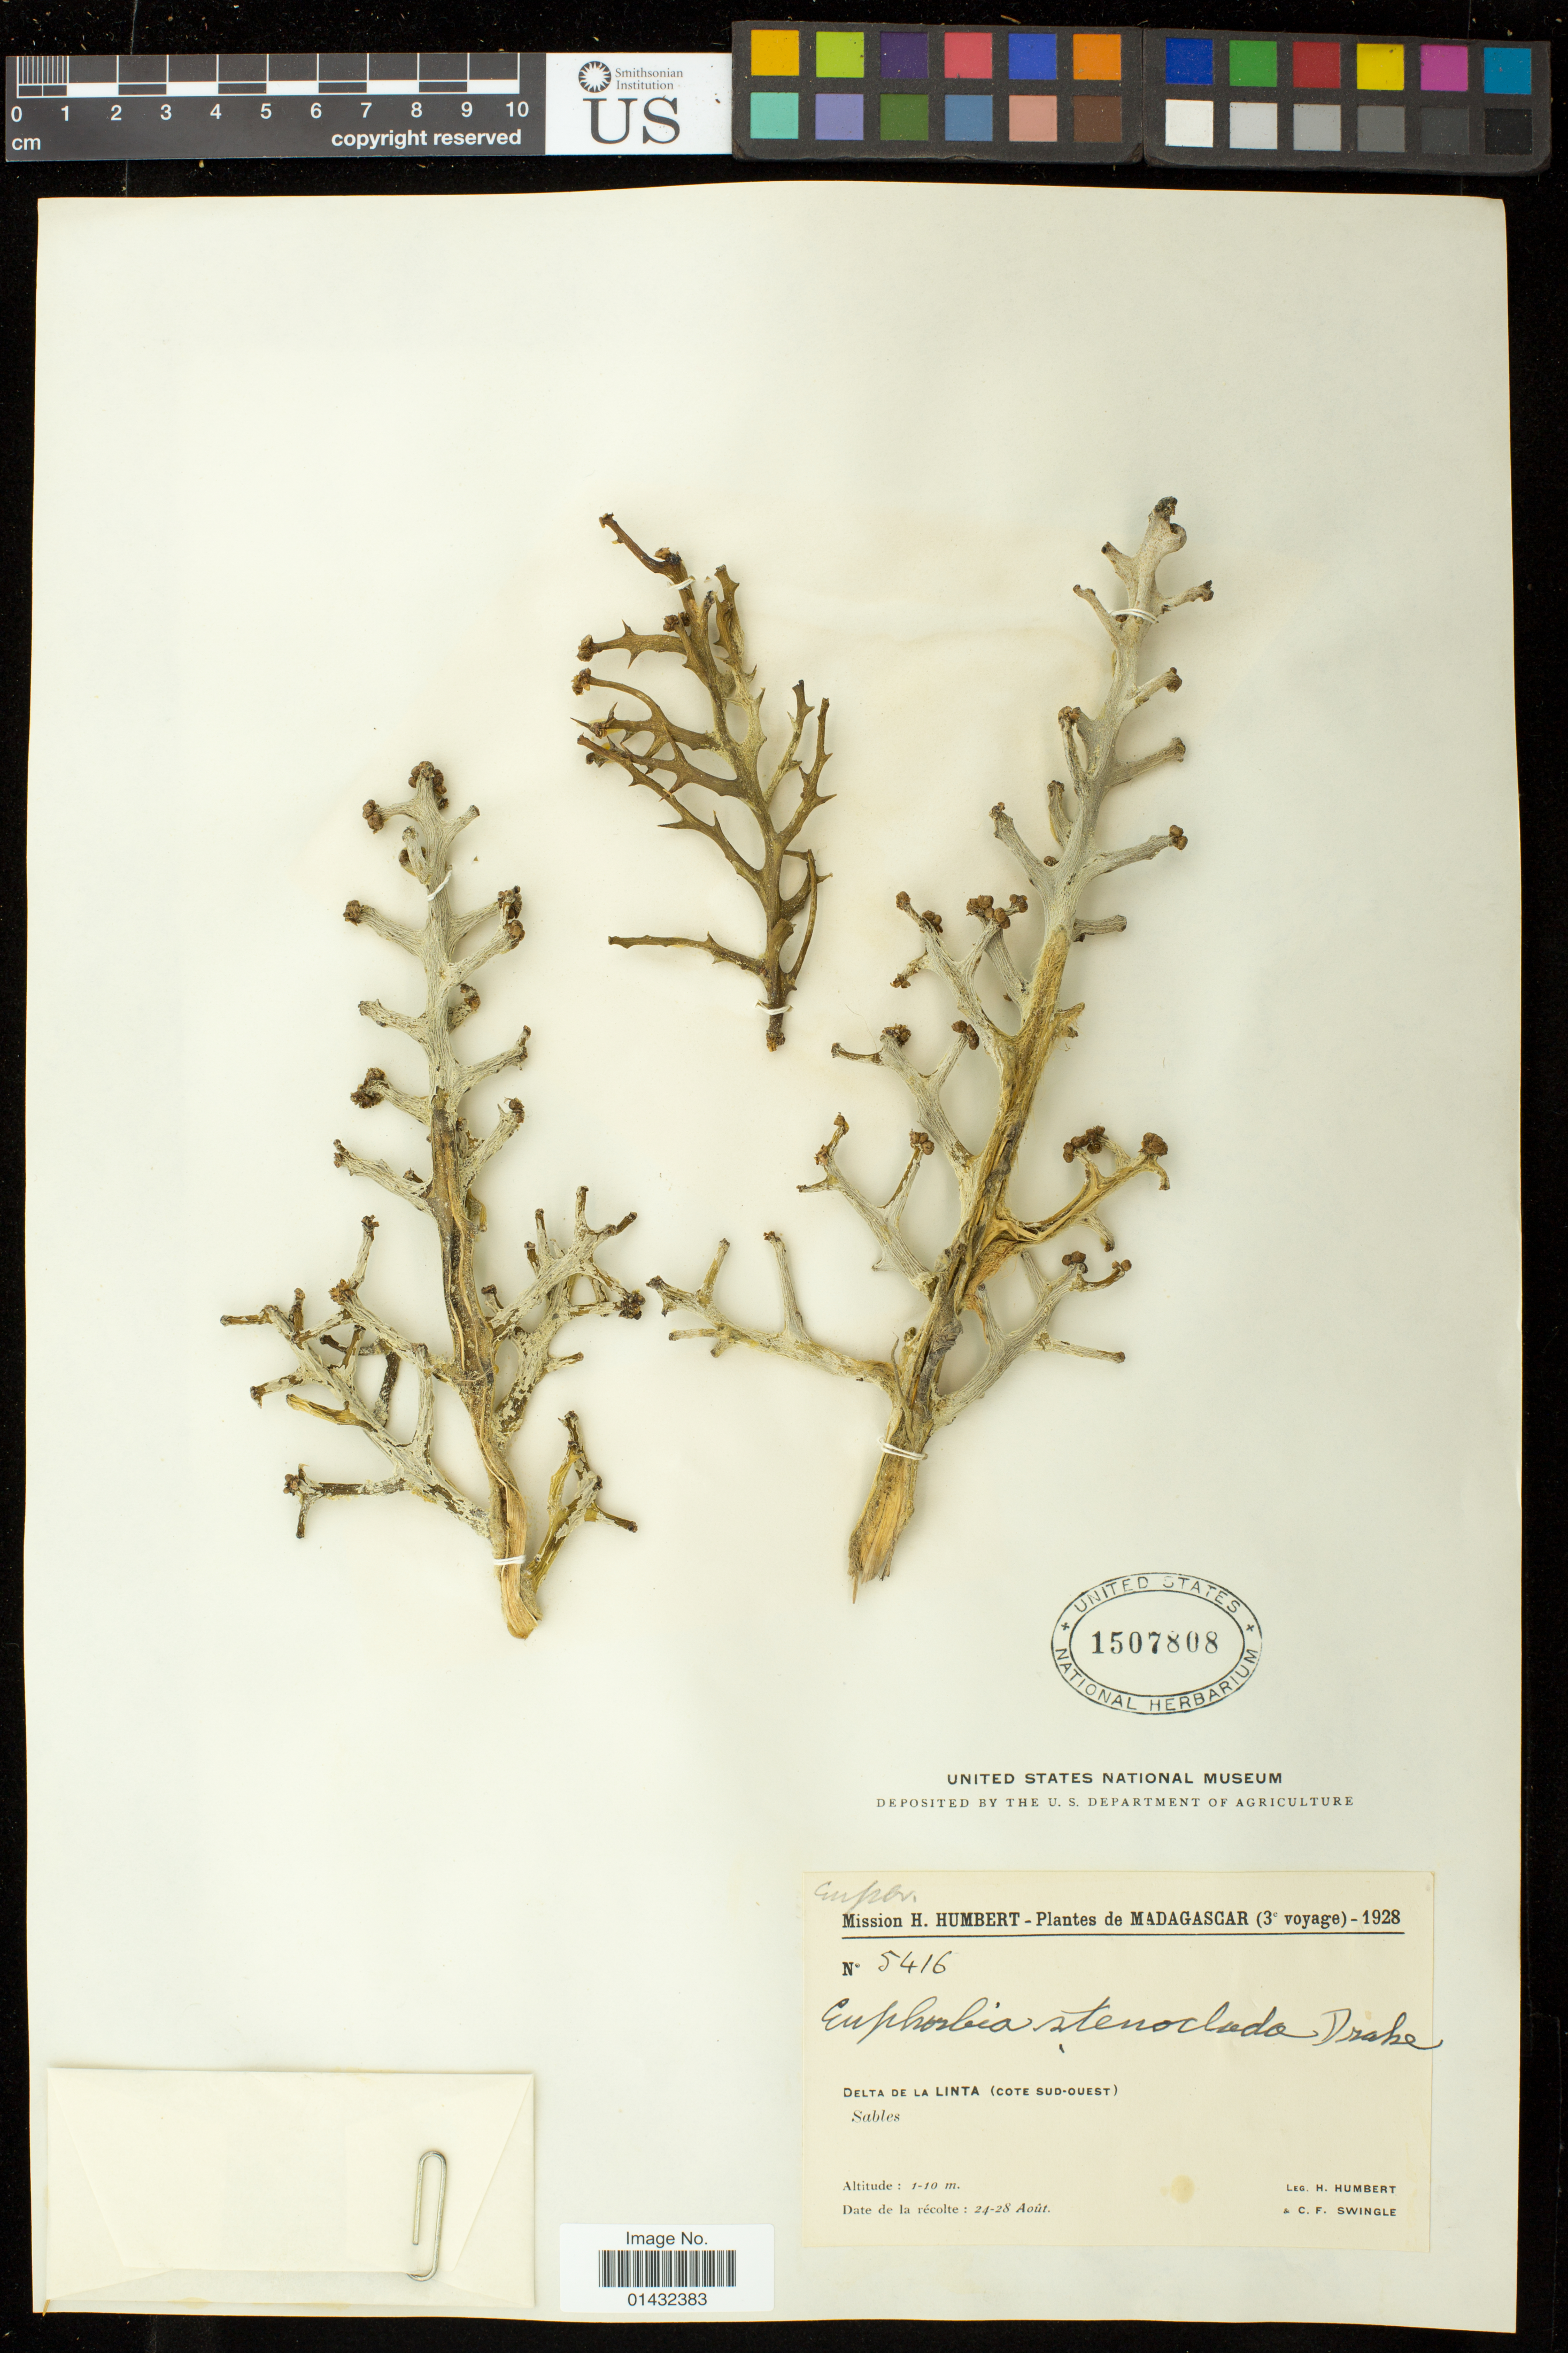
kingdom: Plantae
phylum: Tracheophyta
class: Magnoliopsida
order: Malpighiales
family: Euphorbiaceae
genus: Euphorbia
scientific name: Euphorbia stenoclada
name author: Baill.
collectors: C. Swingle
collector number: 5416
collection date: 1928-08-24/1928-08-28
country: Madagascar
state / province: Atsimo-Andrefana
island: Madagascar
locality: Delta de la Linta (Cote sud-ouest); Sables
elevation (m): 1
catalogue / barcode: US 1507808